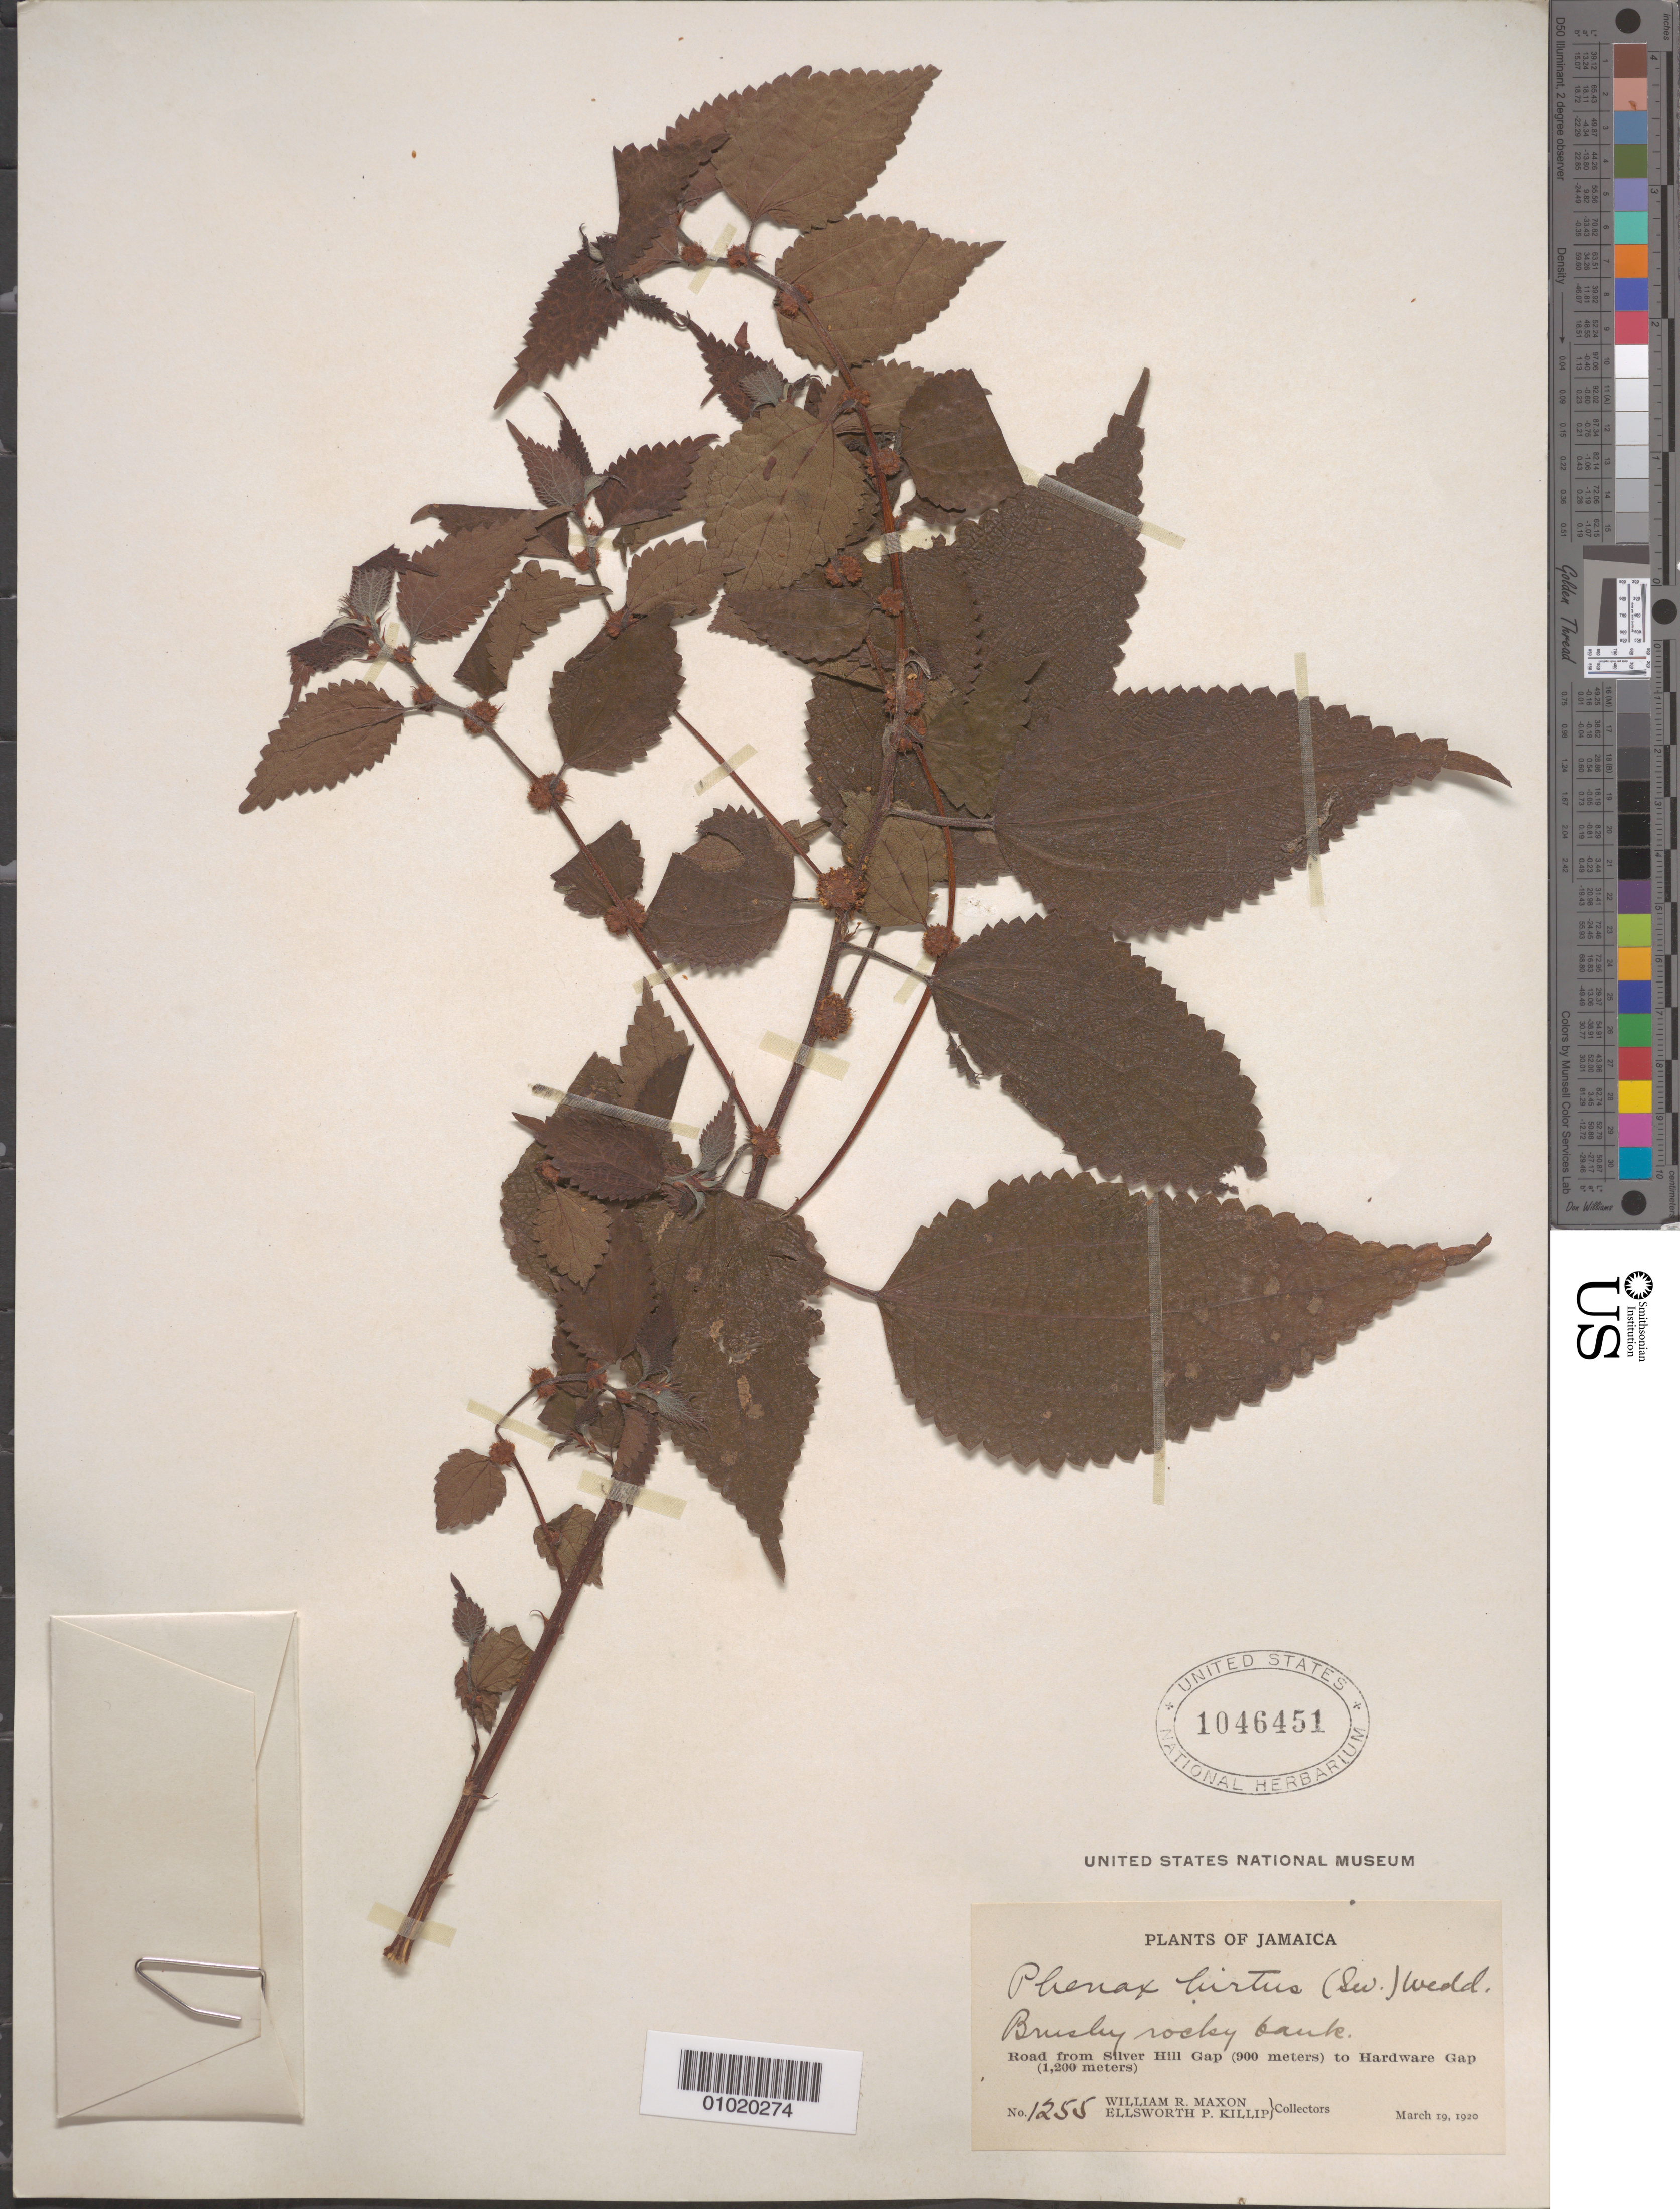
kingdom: Plantae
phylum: Tracheophyta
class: Magnoliopsida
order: Rosales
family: Urticaceae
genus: Phenax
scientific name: Phenax hirtus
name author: (Sw.) Wedd.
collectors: W. R. Maxon & E. P. Killip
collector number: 1255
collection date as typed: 19 Mar 1920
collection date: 1920-03-19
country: Jamaica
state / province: Portland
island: Jamaica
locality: Road from Silver Hill Gap to Hardware Gap. Brushy rocky bank.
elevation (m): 900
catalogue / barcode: US 1046451